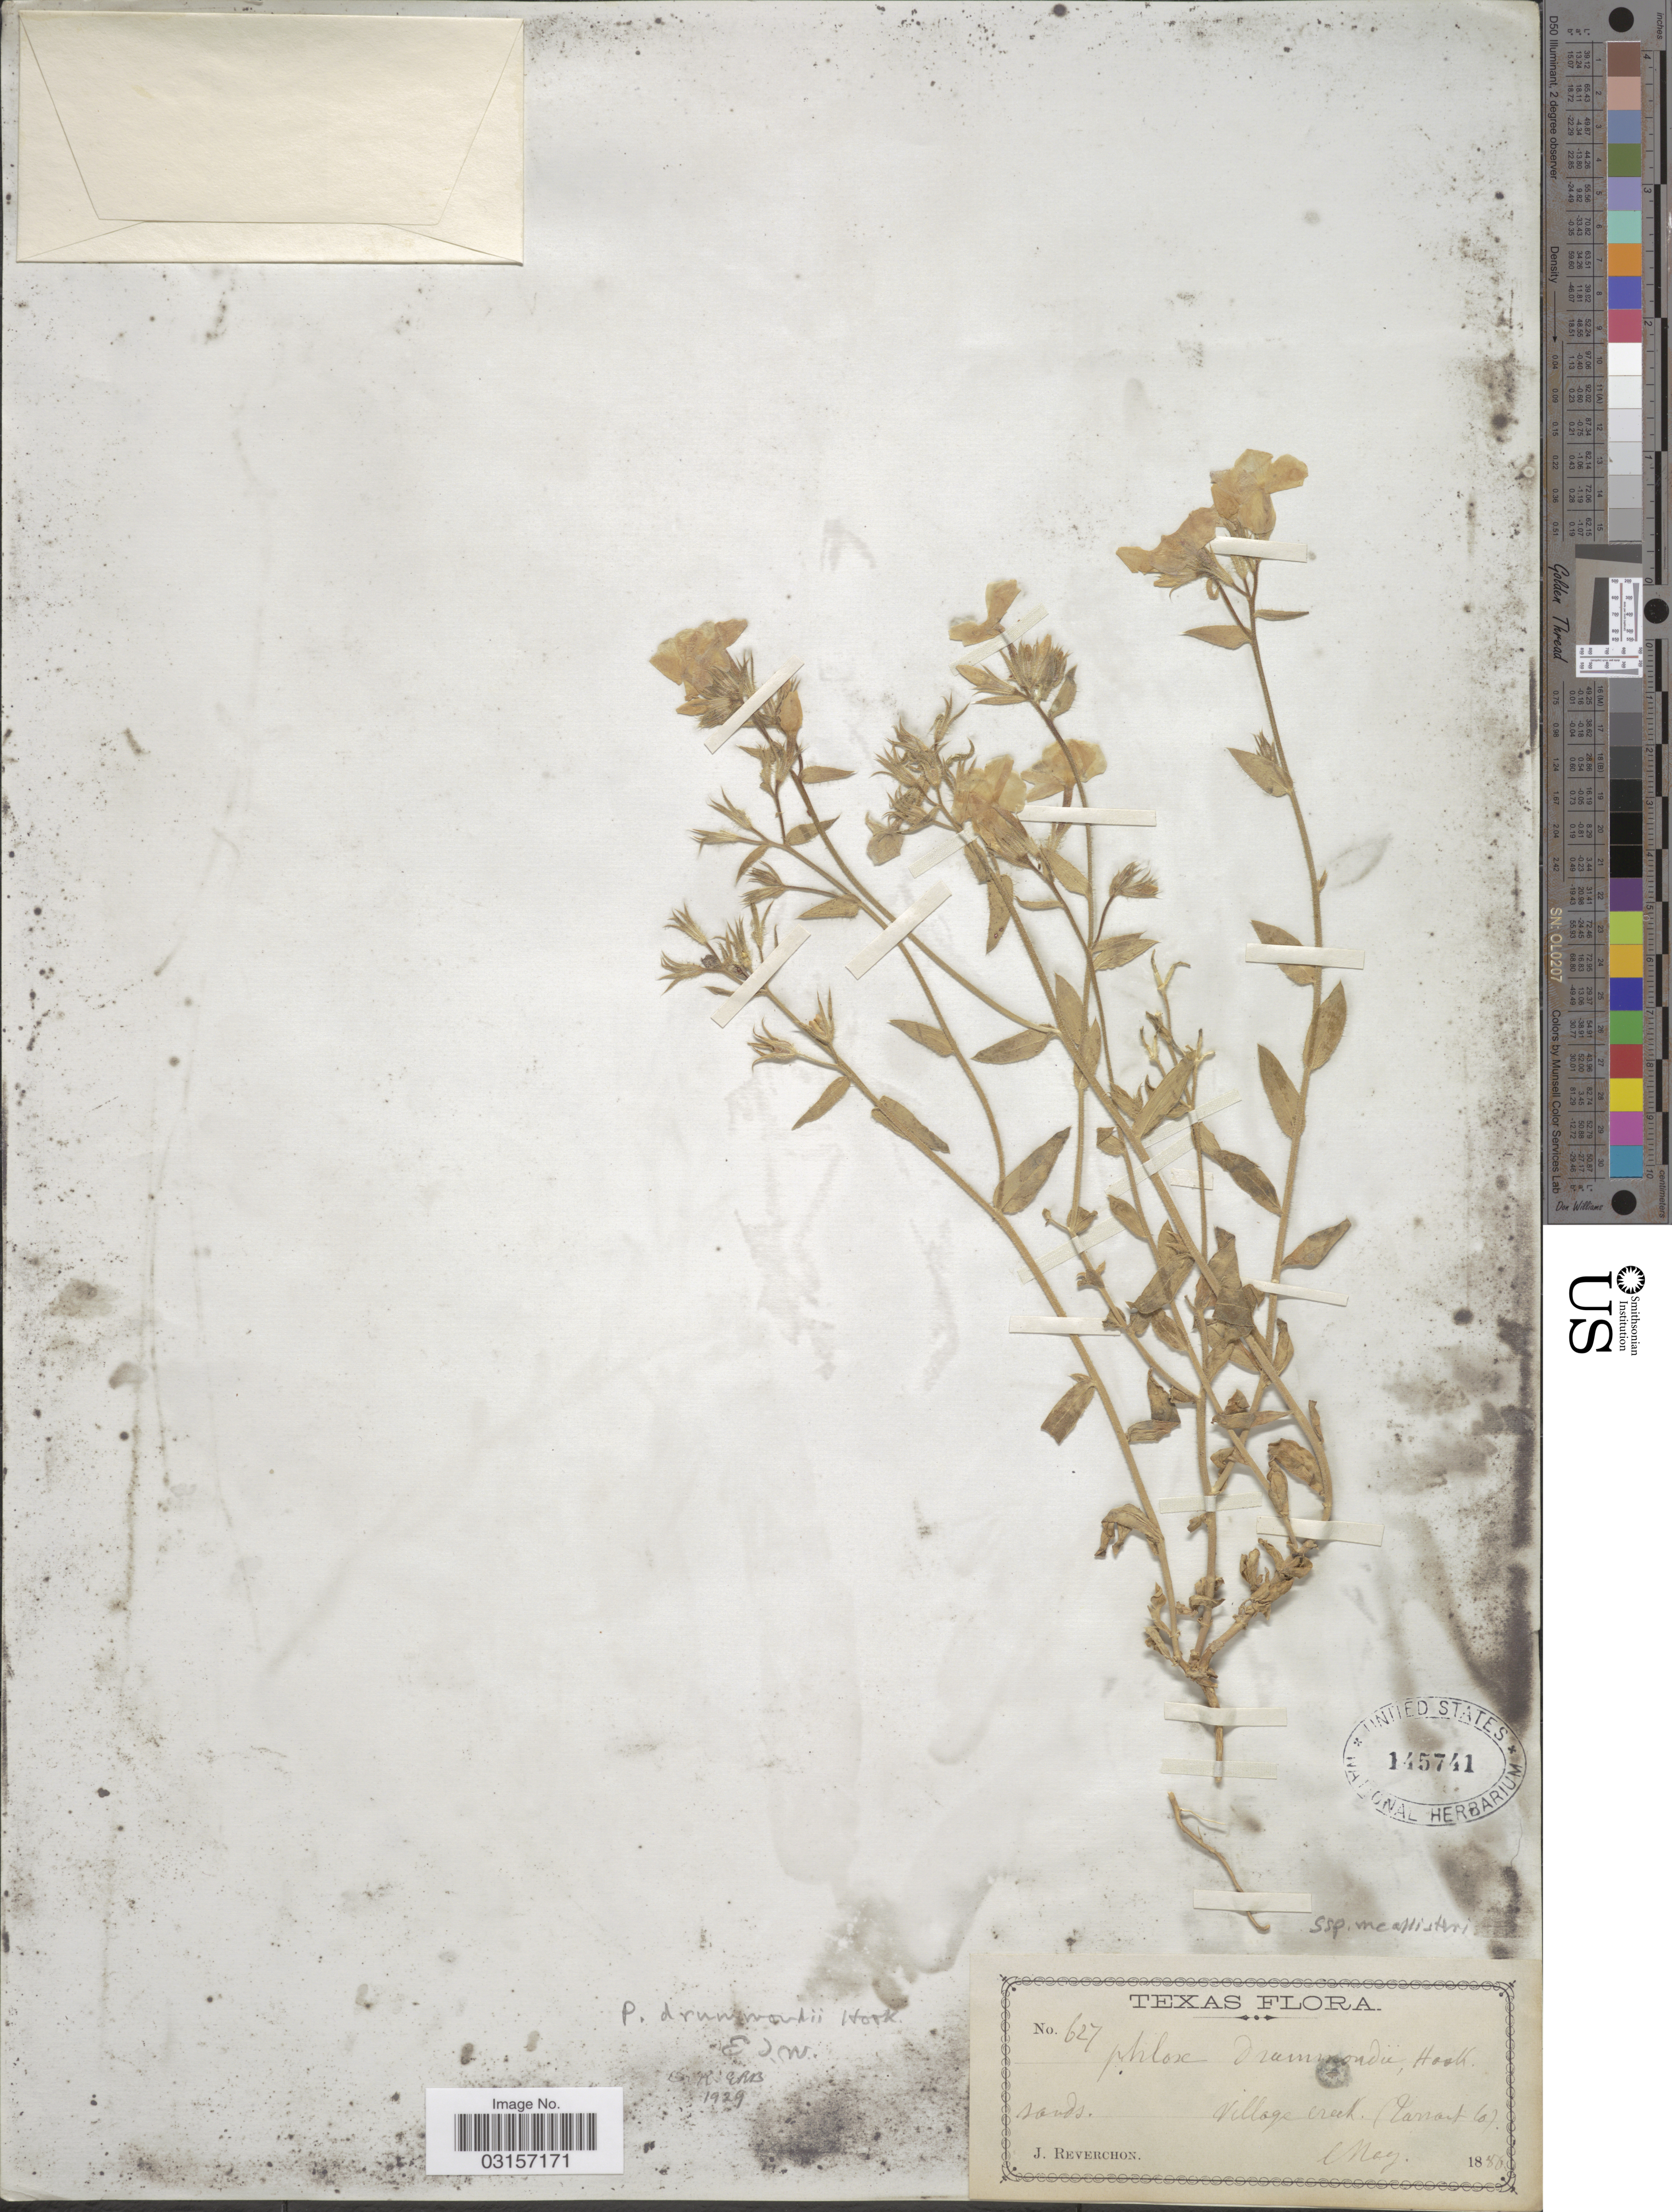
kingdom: Plantae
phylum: Tracheophyta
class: Magnoliopsida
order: Ericales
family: Polemoniaceae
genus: Phlox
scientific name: Phlox drummondii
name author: Hook.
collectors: J. Reverchon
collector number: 627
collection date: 1886-05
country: United States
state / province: Texas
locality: Village creek (Tarrant Co.)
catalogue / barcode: US 145741